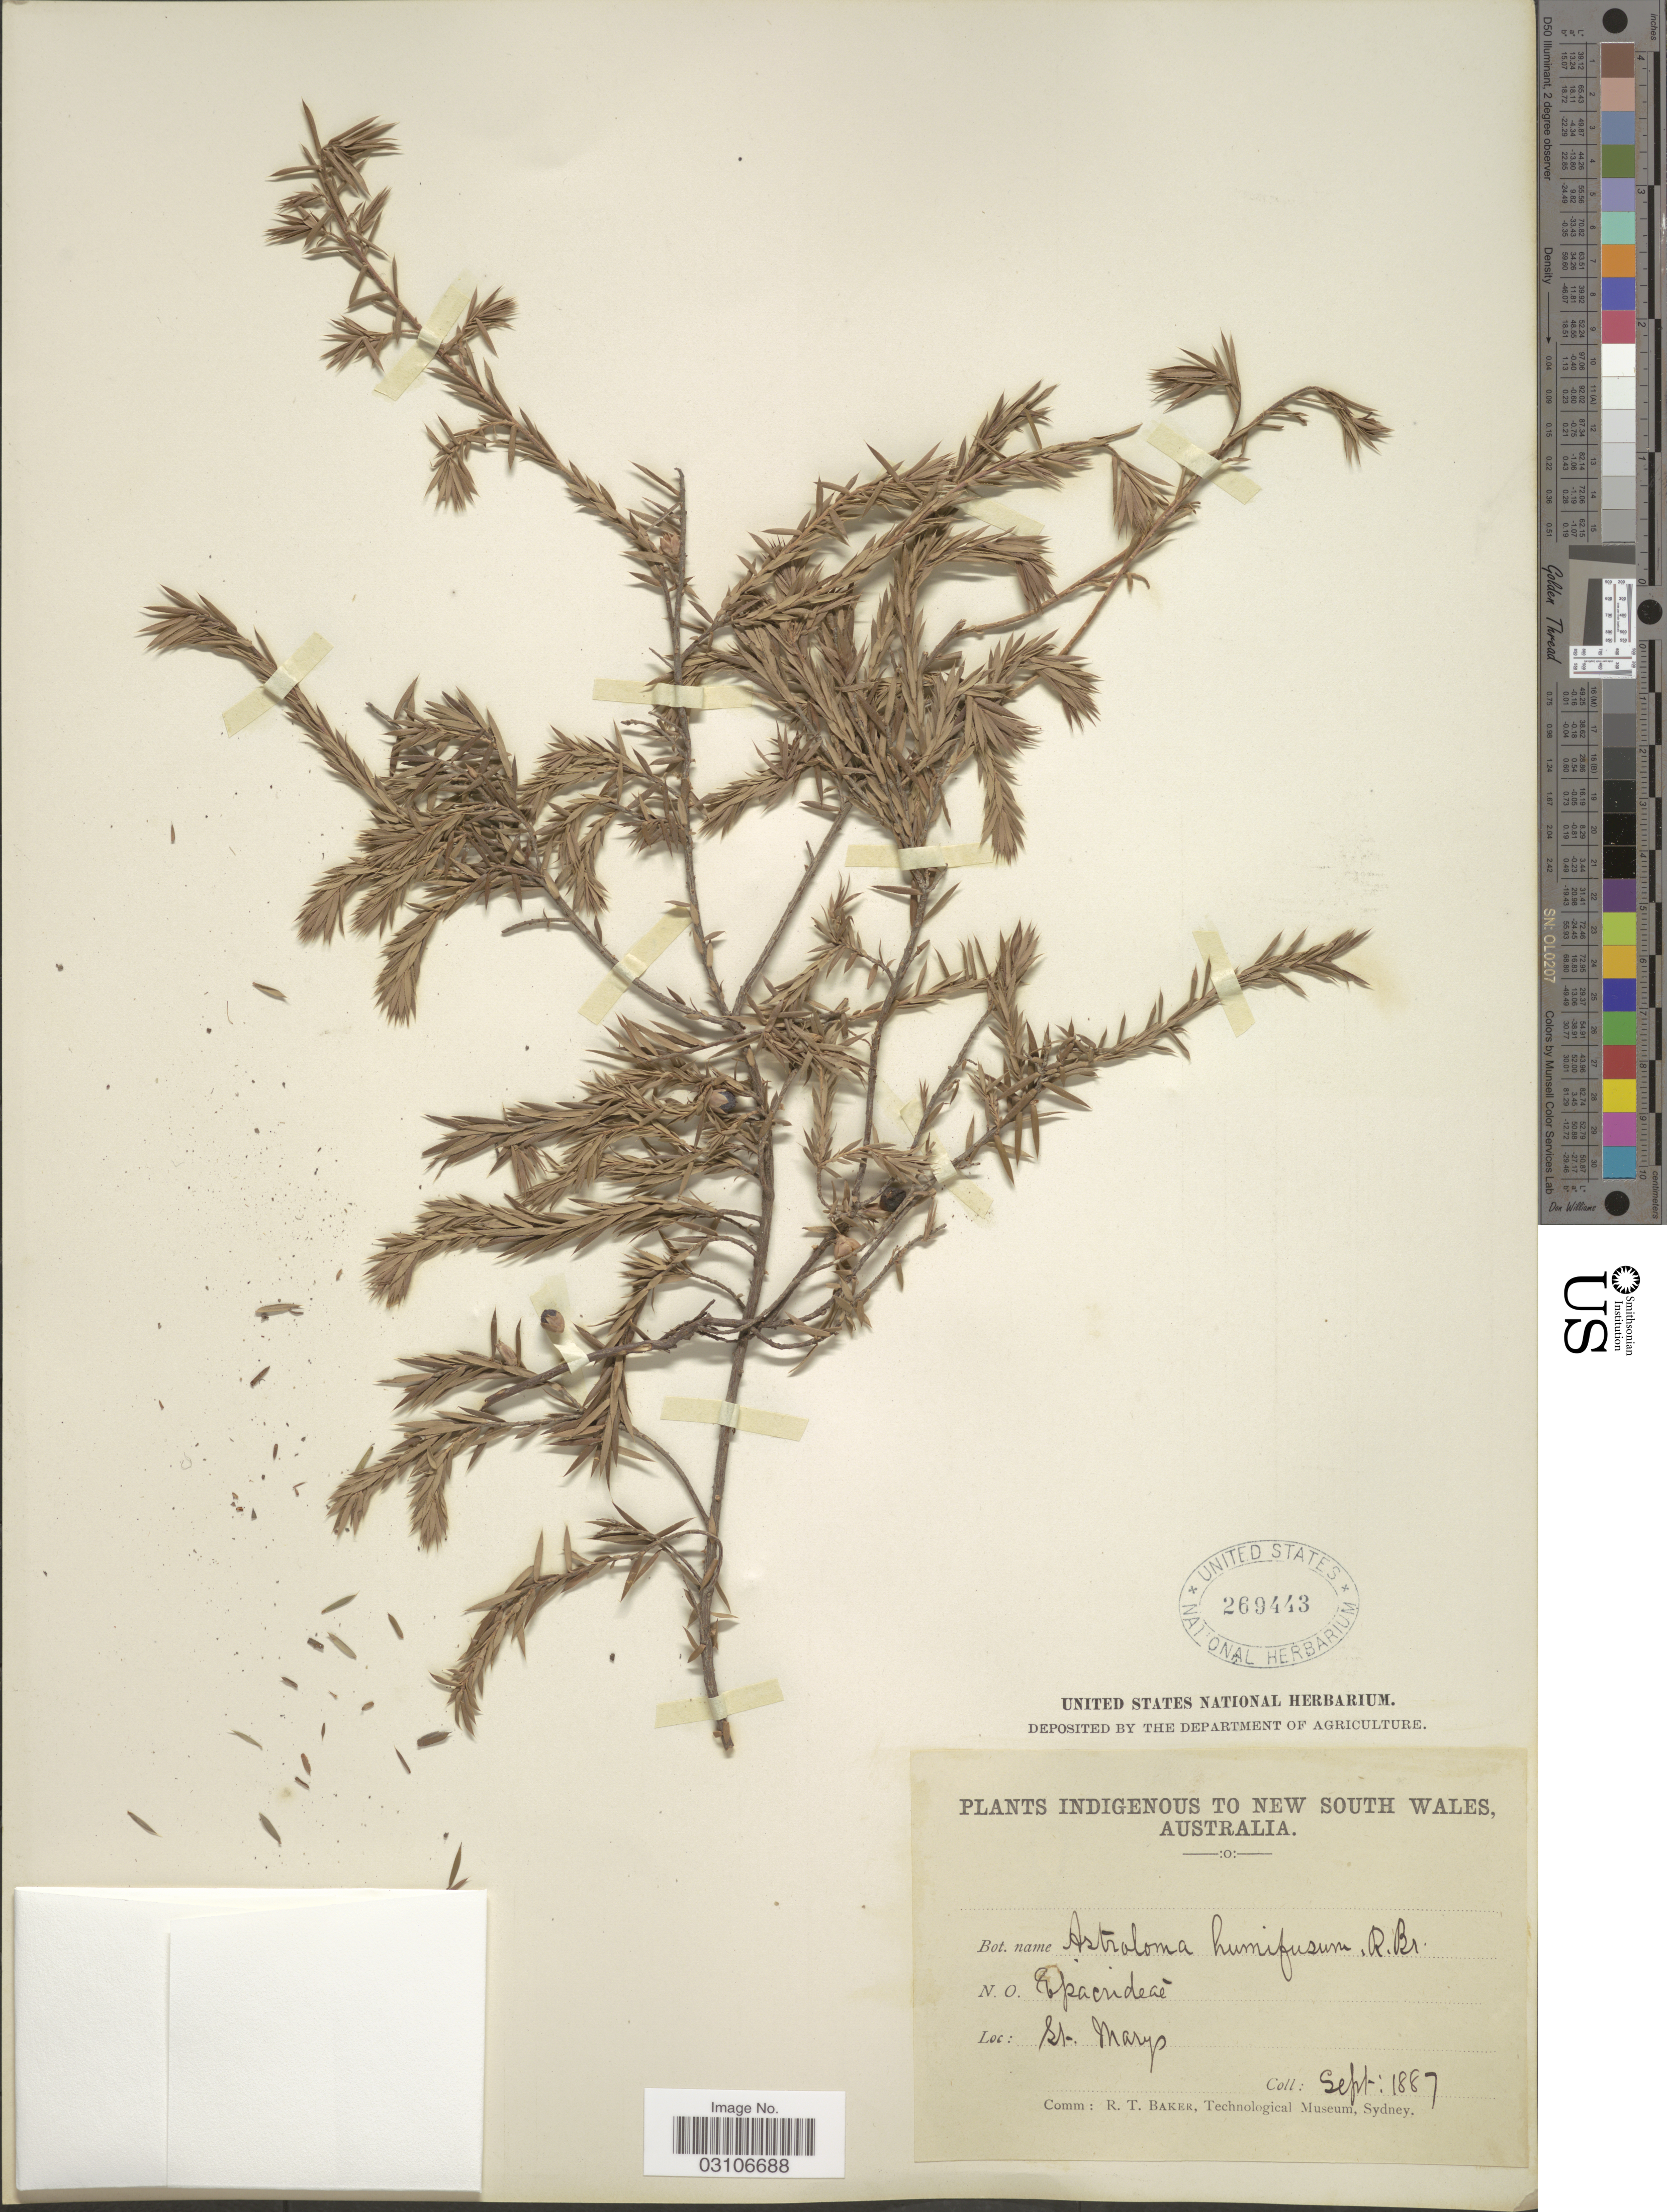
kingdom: Plantae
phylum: Tracheophyta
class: Magnoliopsida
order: Ericales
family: Ericaceae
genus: Astroloma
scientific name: Astroloma humifusum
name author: (Cav.) R. Br.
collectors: ex herb. United States National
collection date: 1887-09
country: Australia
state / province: New South Wales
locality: St. Marys.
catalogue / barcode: US 269443